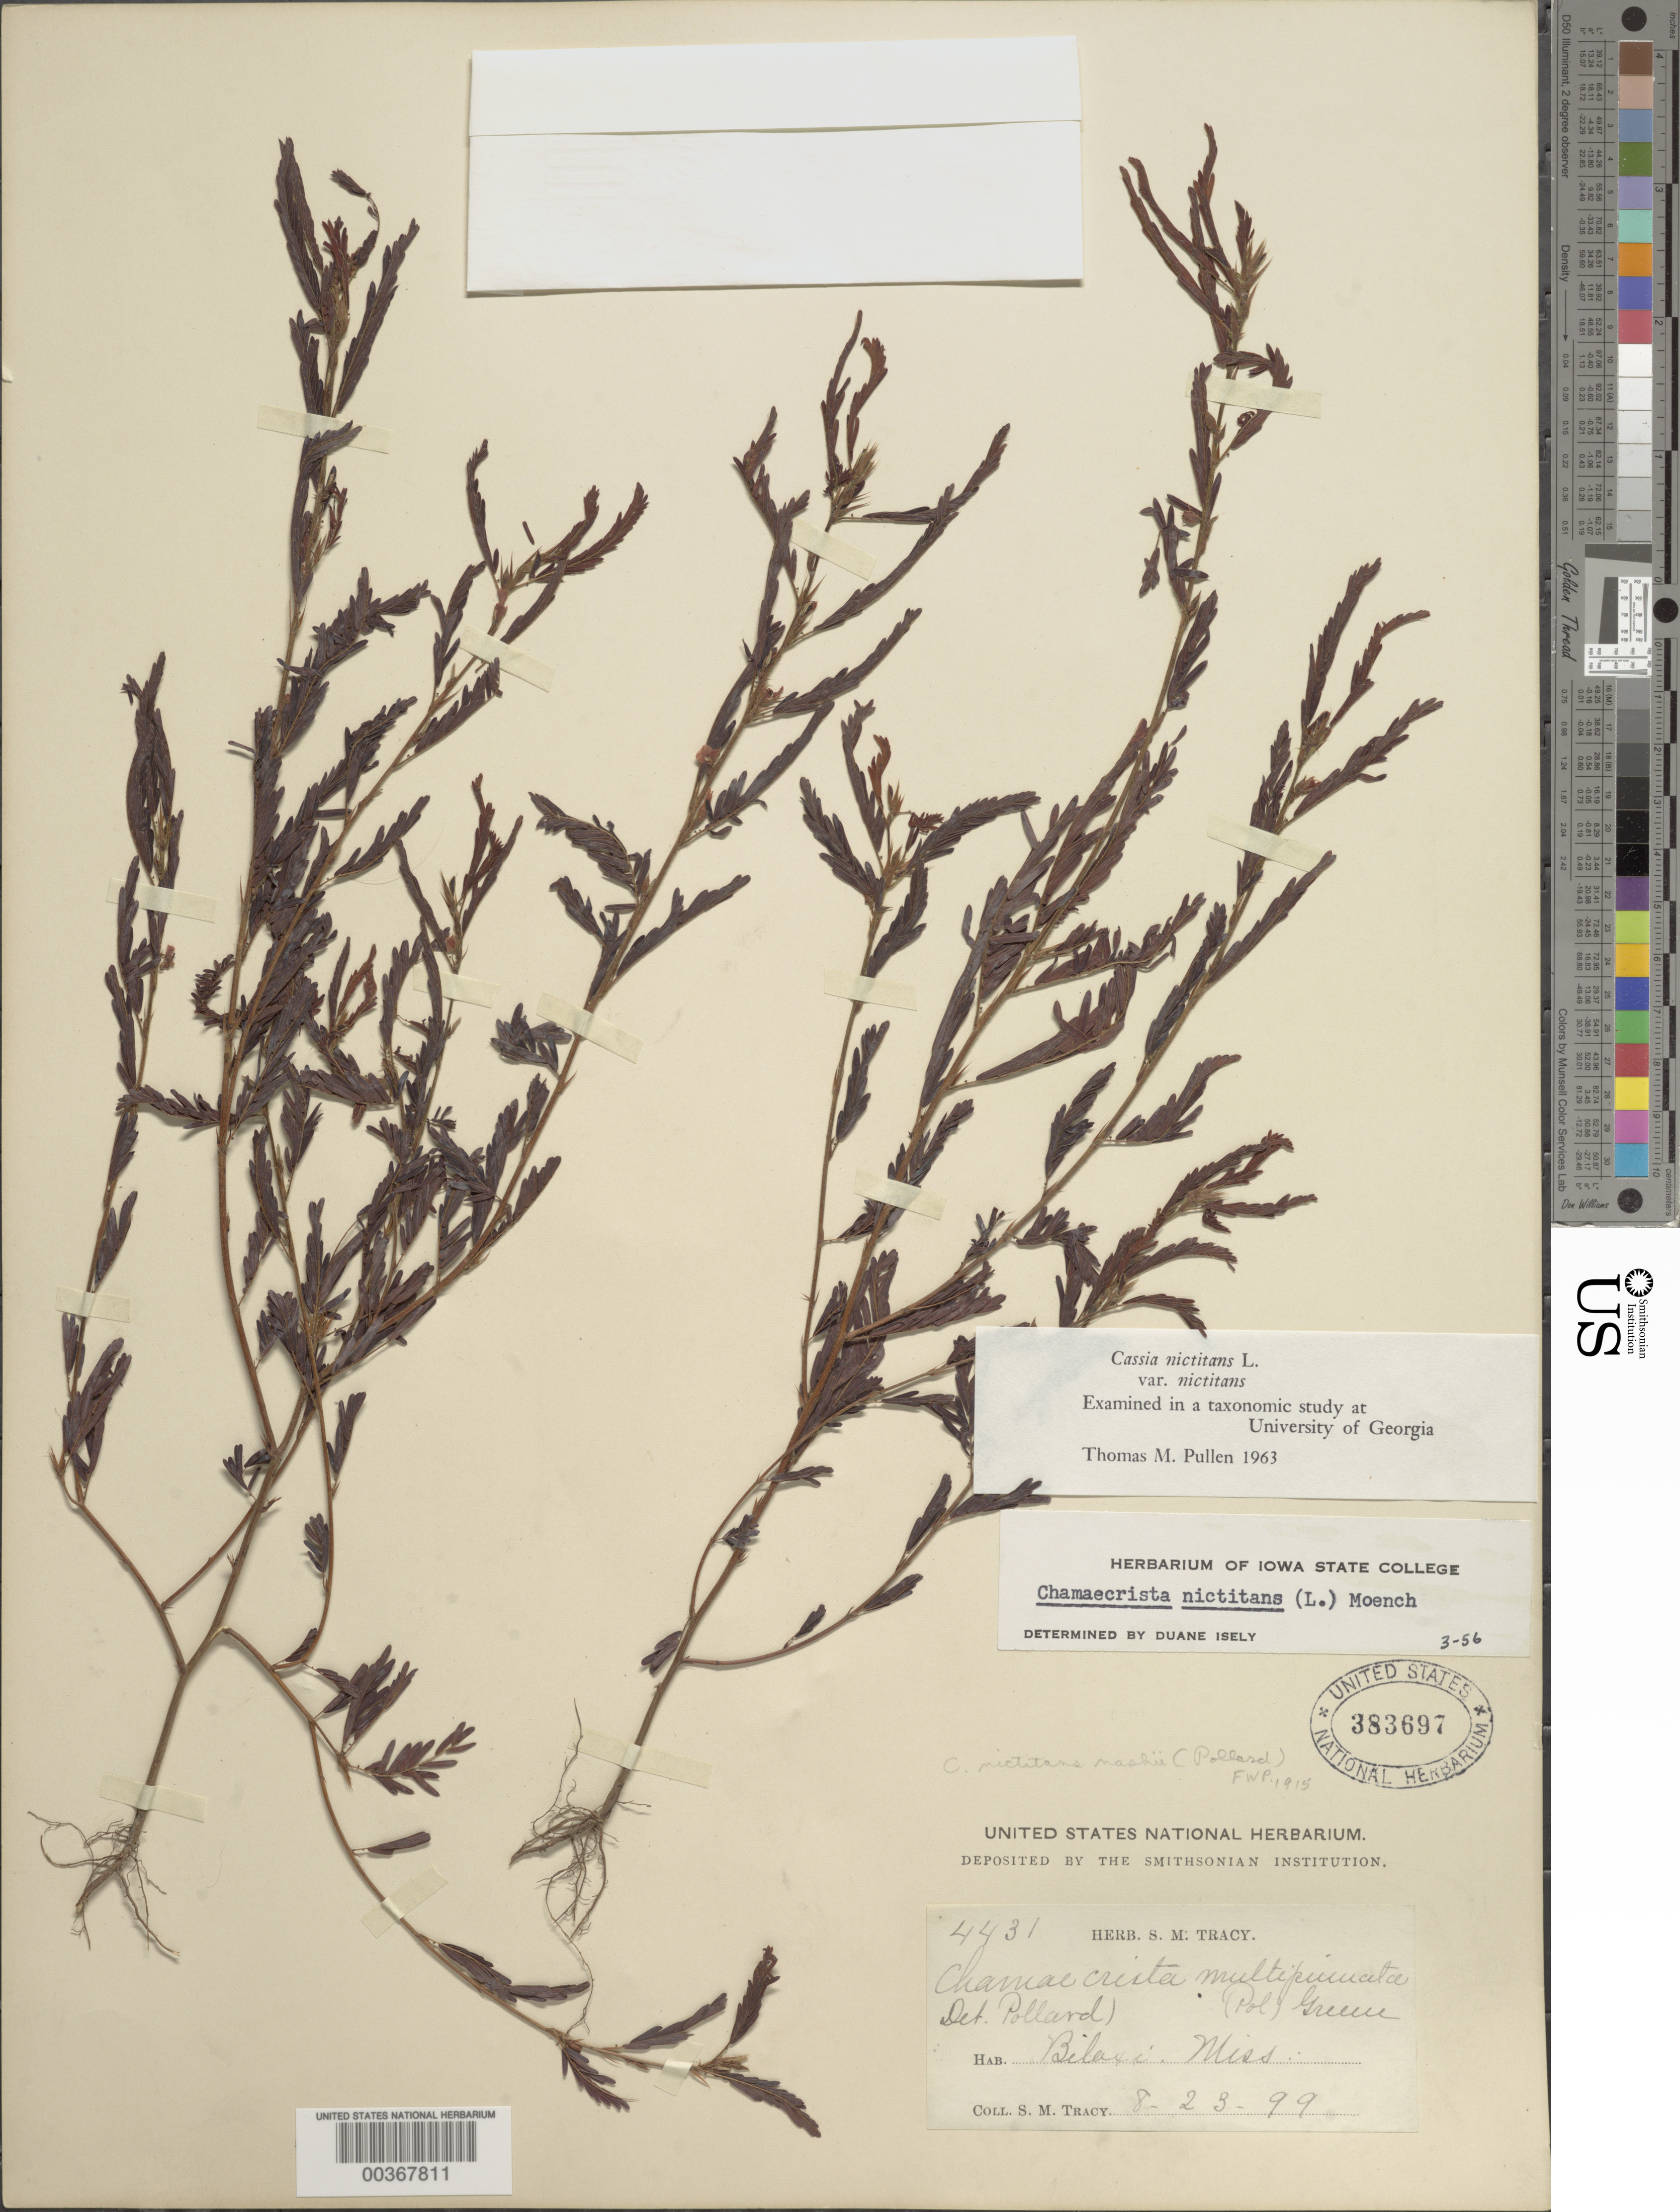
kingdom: Plantae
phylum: Tracheophyta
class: Magnoliopsida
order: Fabales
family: Fabaceae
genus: Chamaecrista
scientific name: Chamaecrista nictitans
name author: (L.) Moench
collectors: S. M. Tracy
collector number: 4431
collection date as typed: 23 Aug 1899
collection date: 1899-08-23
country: United States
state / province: Mississippi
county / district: Harrison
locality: Biloxi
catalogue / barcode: US 383697